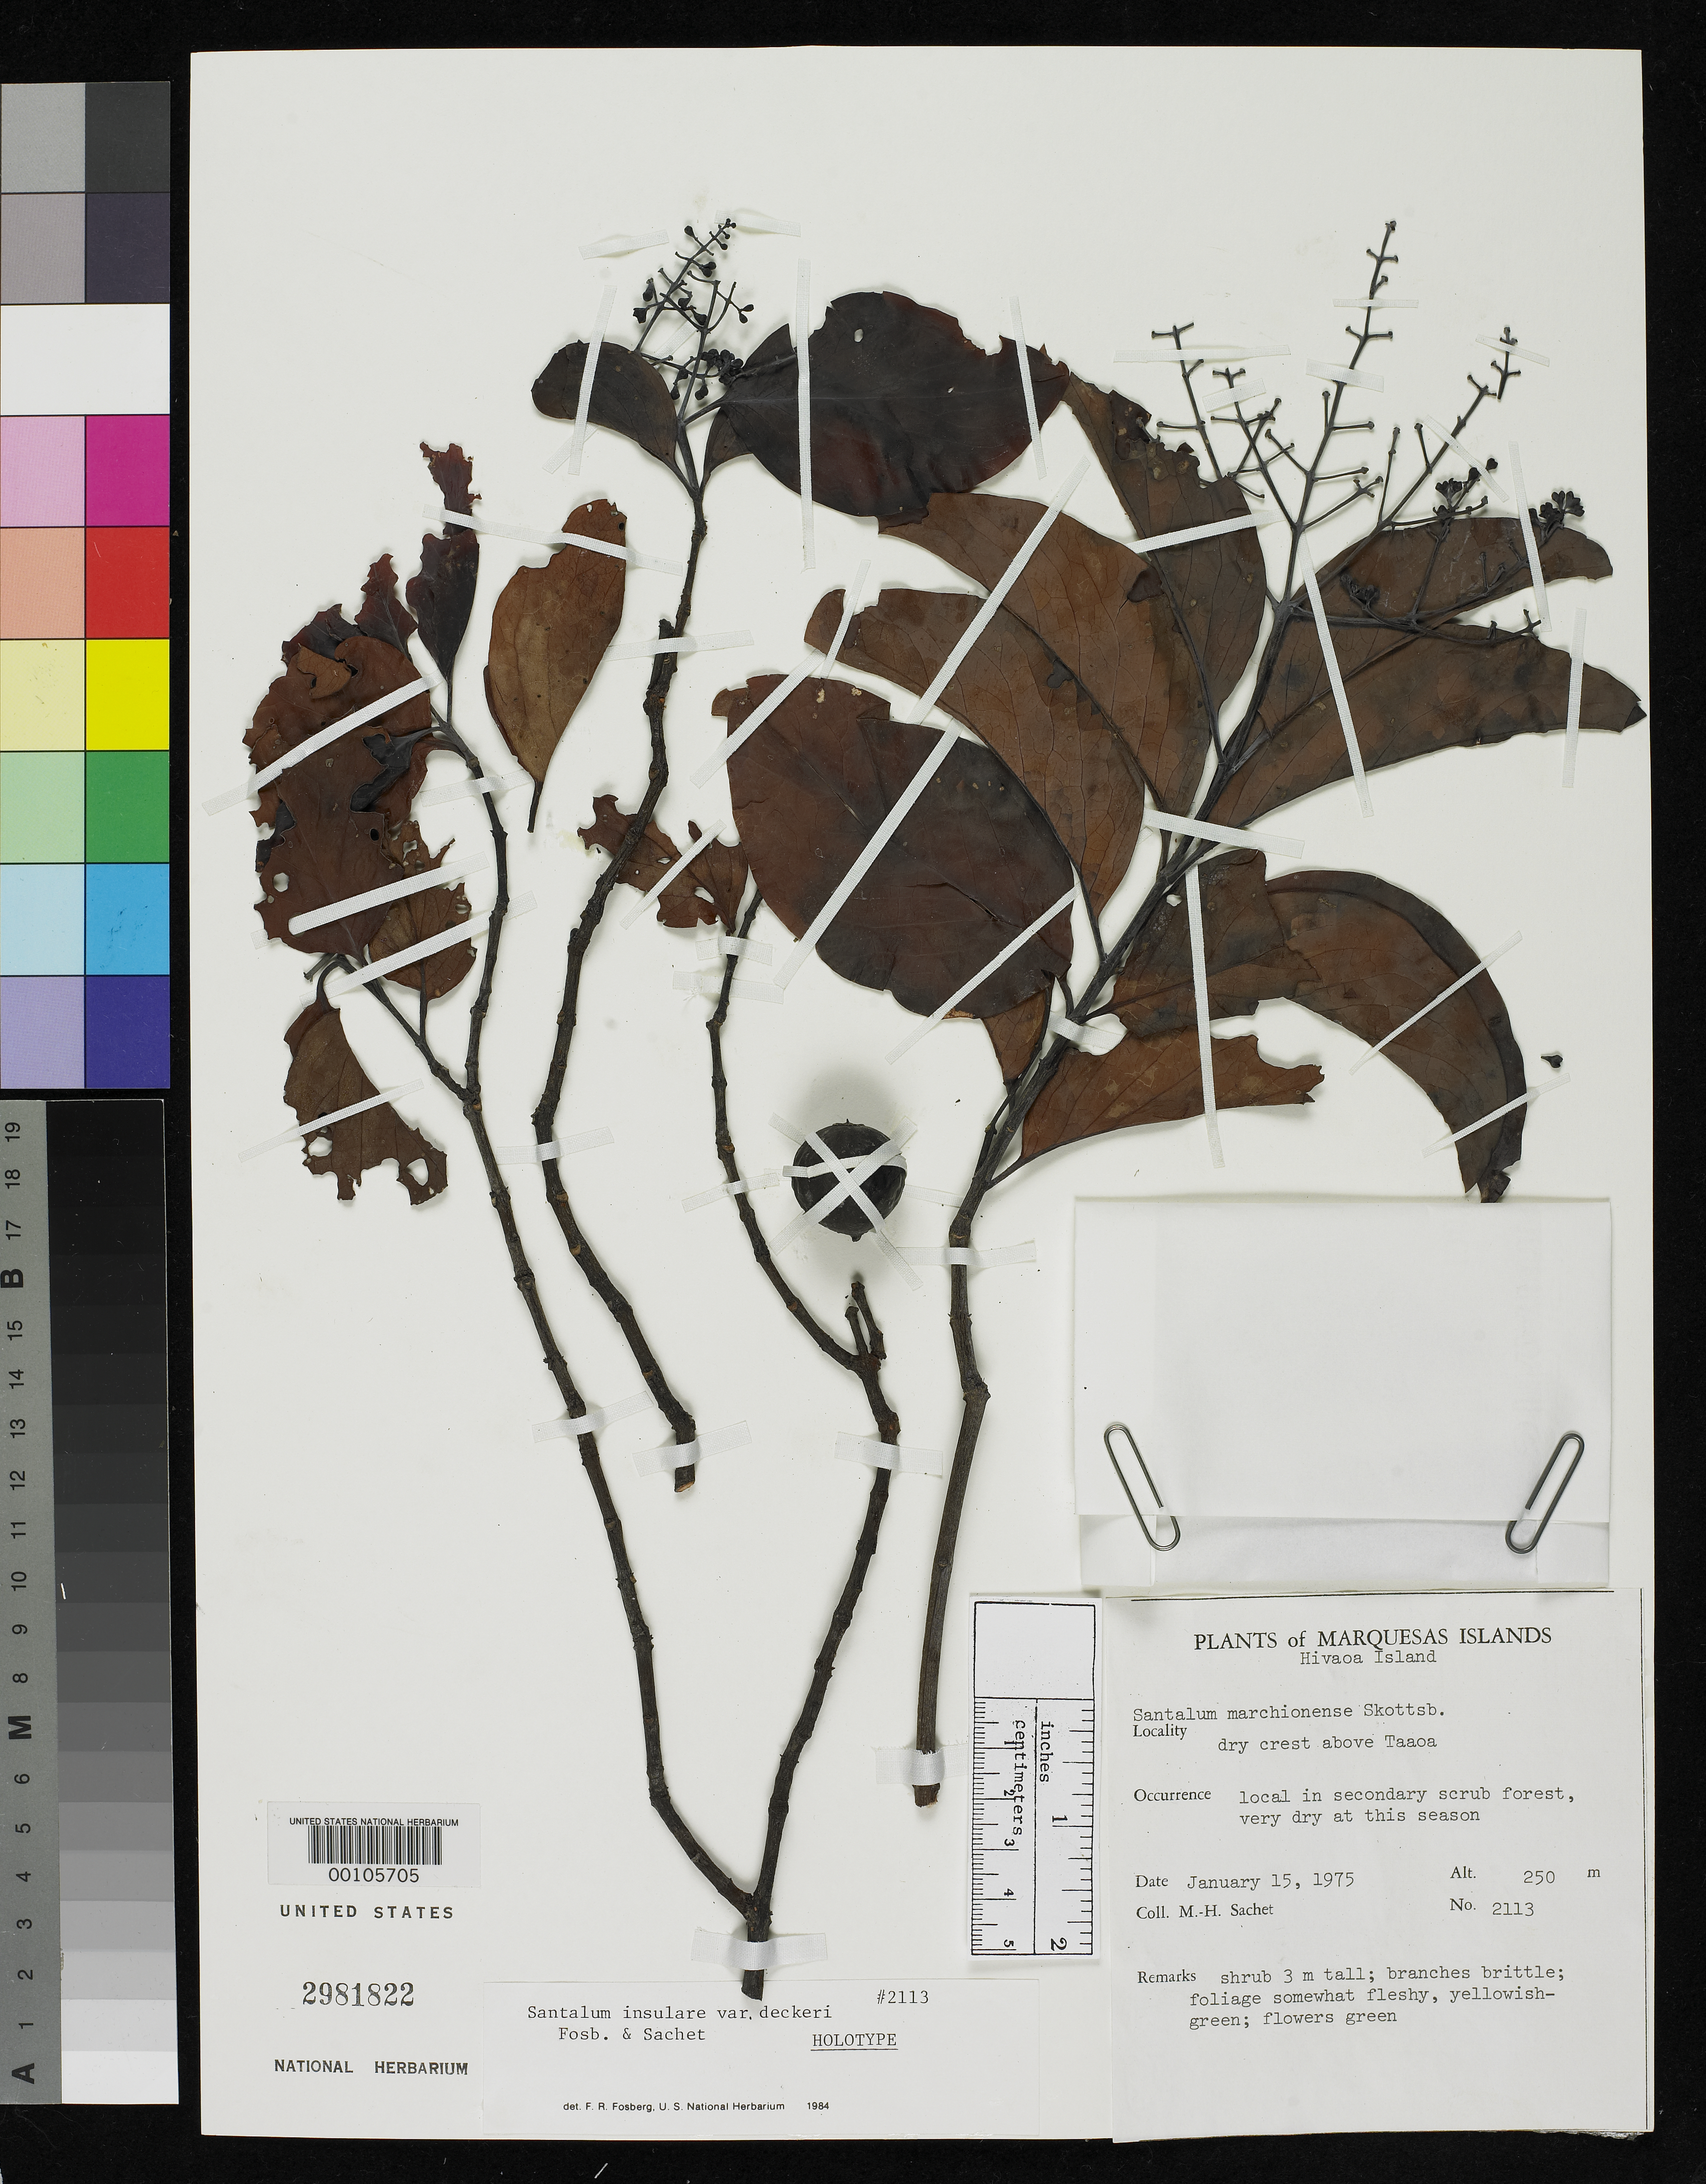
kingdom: Plantae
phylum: Tracheophyta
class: Magnoliopsida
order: Santalales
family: Santalaceae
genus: Santalum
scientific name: Santalum insulare var. deckeri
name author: Fosberg & Sachet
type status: Holotype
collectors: M.-H. Sachet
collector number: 2113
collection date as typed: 15 Jan 1975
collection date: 1975-01-15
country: French Polynesia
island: Hiva Oa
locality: Crest above Taaoa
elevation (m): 250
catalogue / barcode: US 2981822